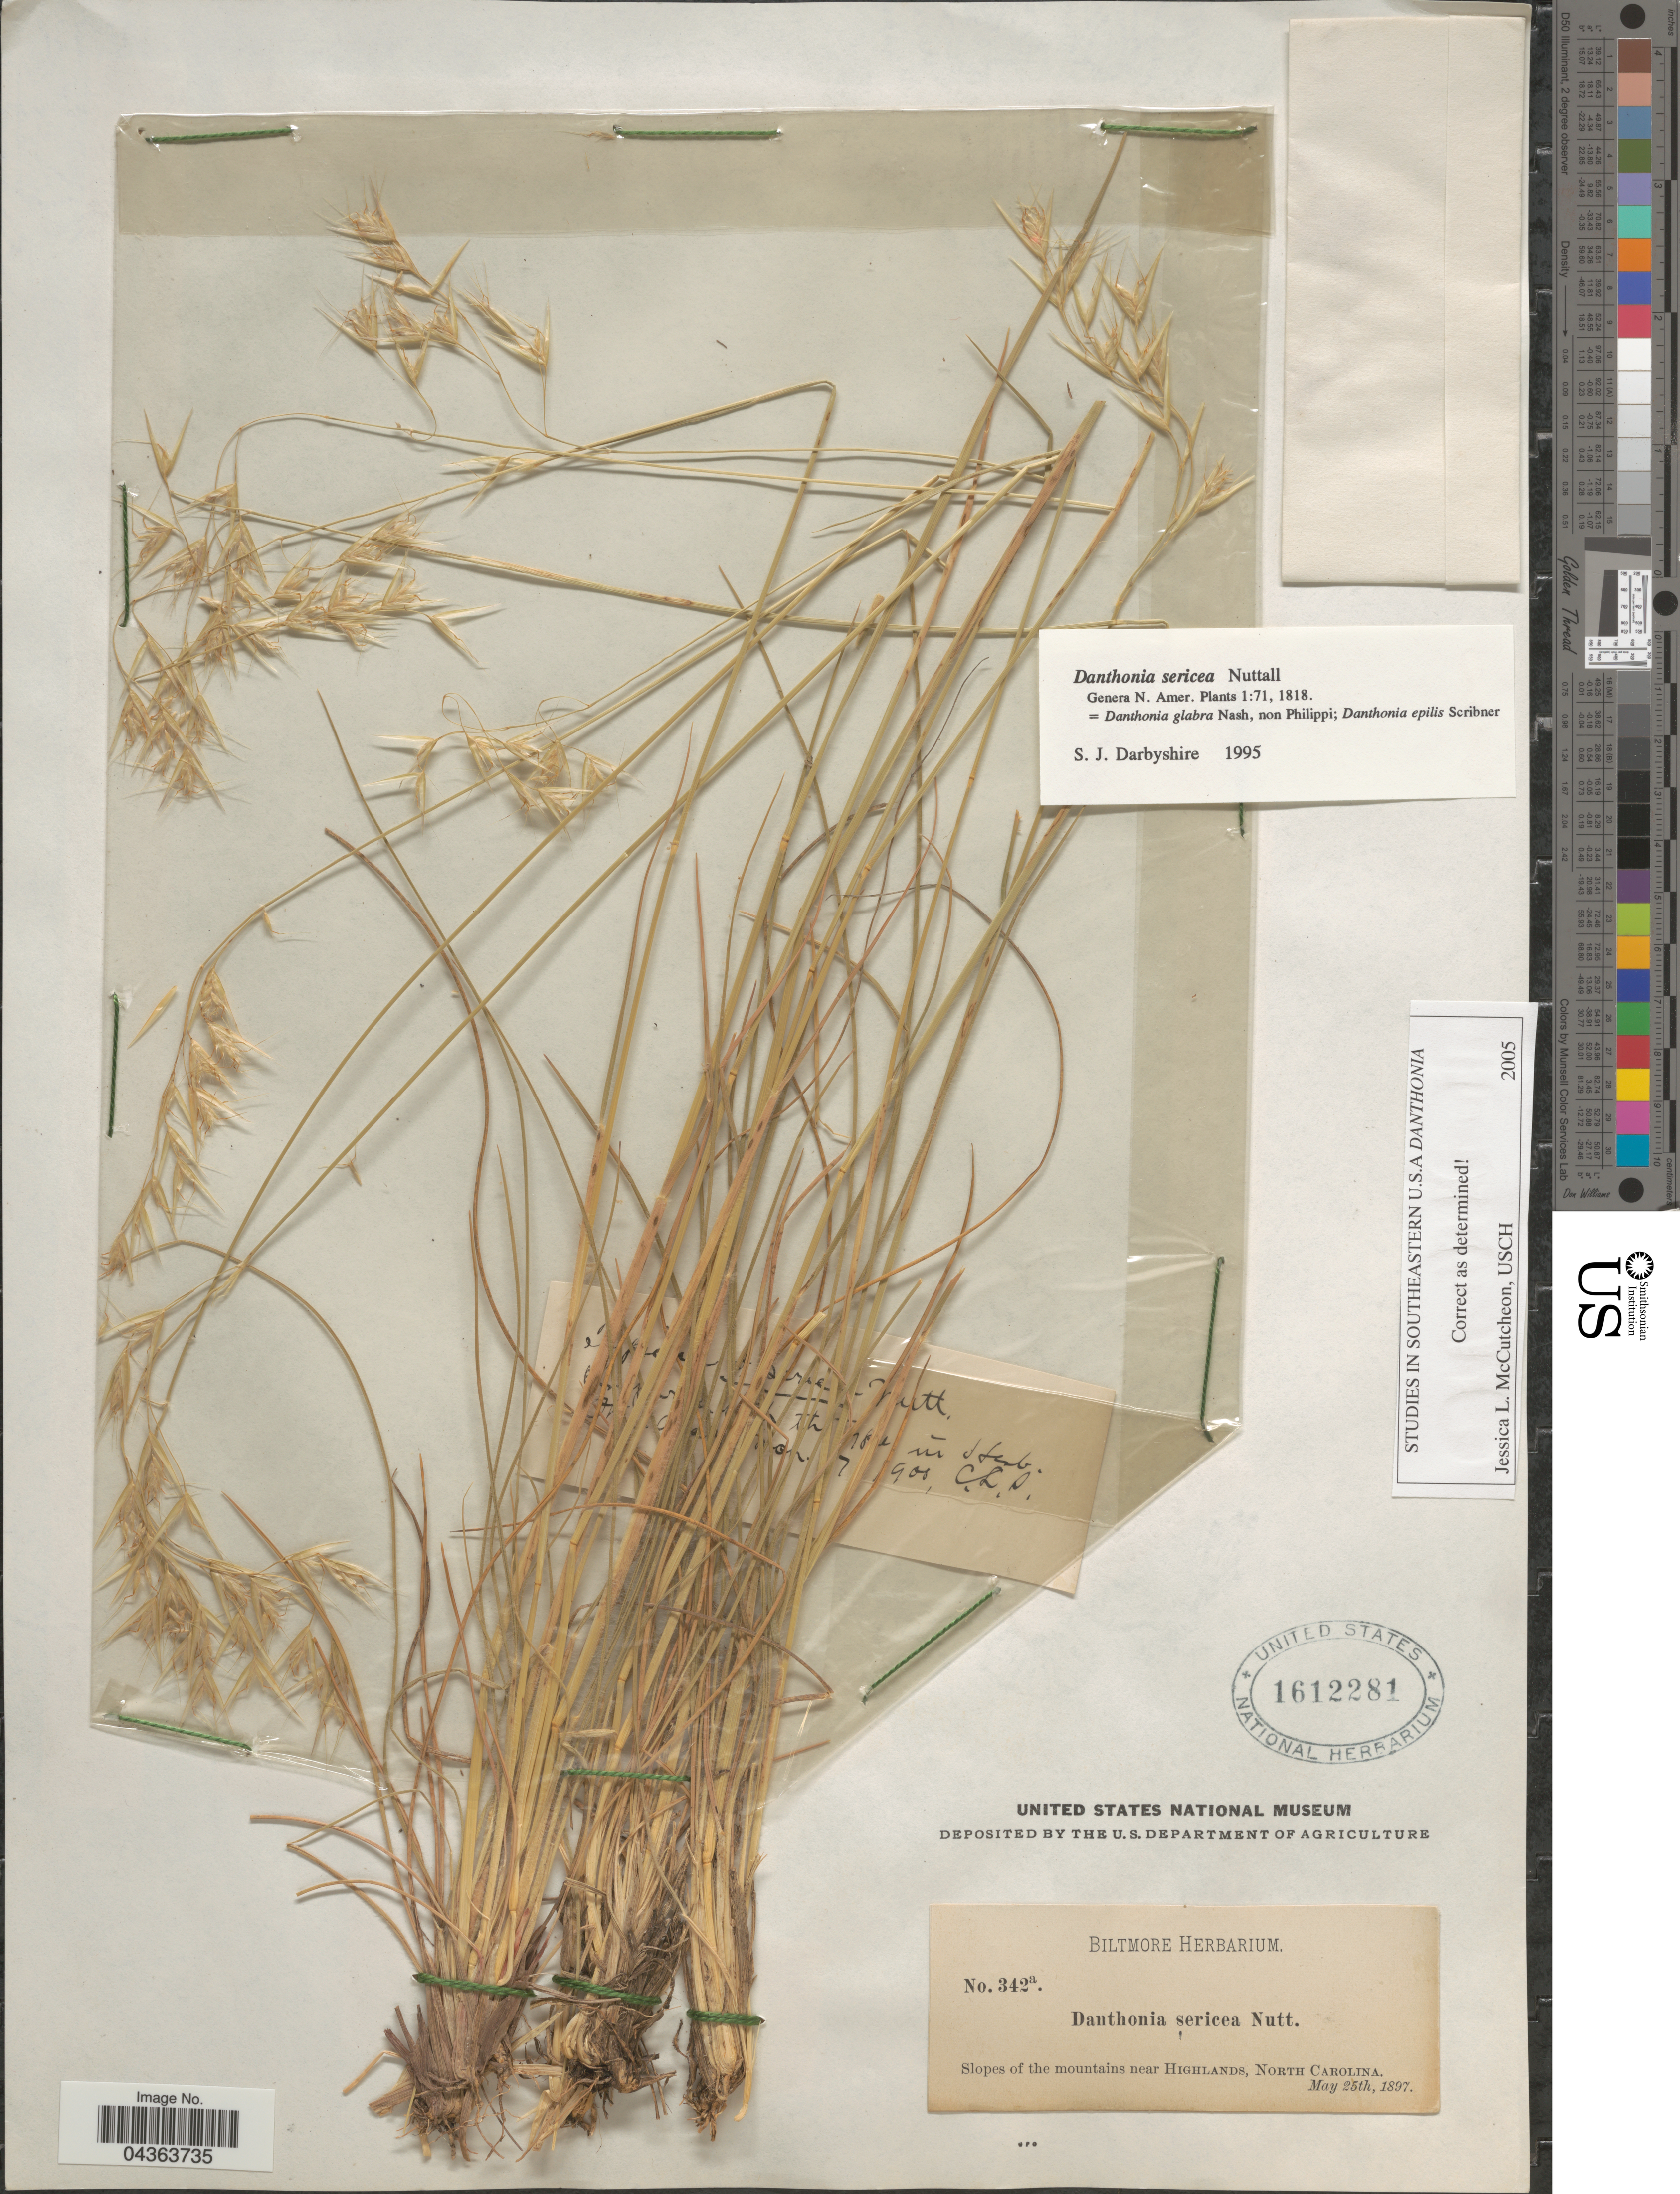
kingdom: Plantae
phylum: Tracheophyta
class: Liliopsida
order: Poales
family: Poaceae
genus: Danthonia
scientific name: Danthonia sericea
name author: Nutt.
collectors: ex herb. Biltmore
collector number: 342a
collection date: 1897-05-25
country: United States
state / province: North Carolina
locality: Slopes of the mountains near Highlands.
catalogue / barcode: US 1612281